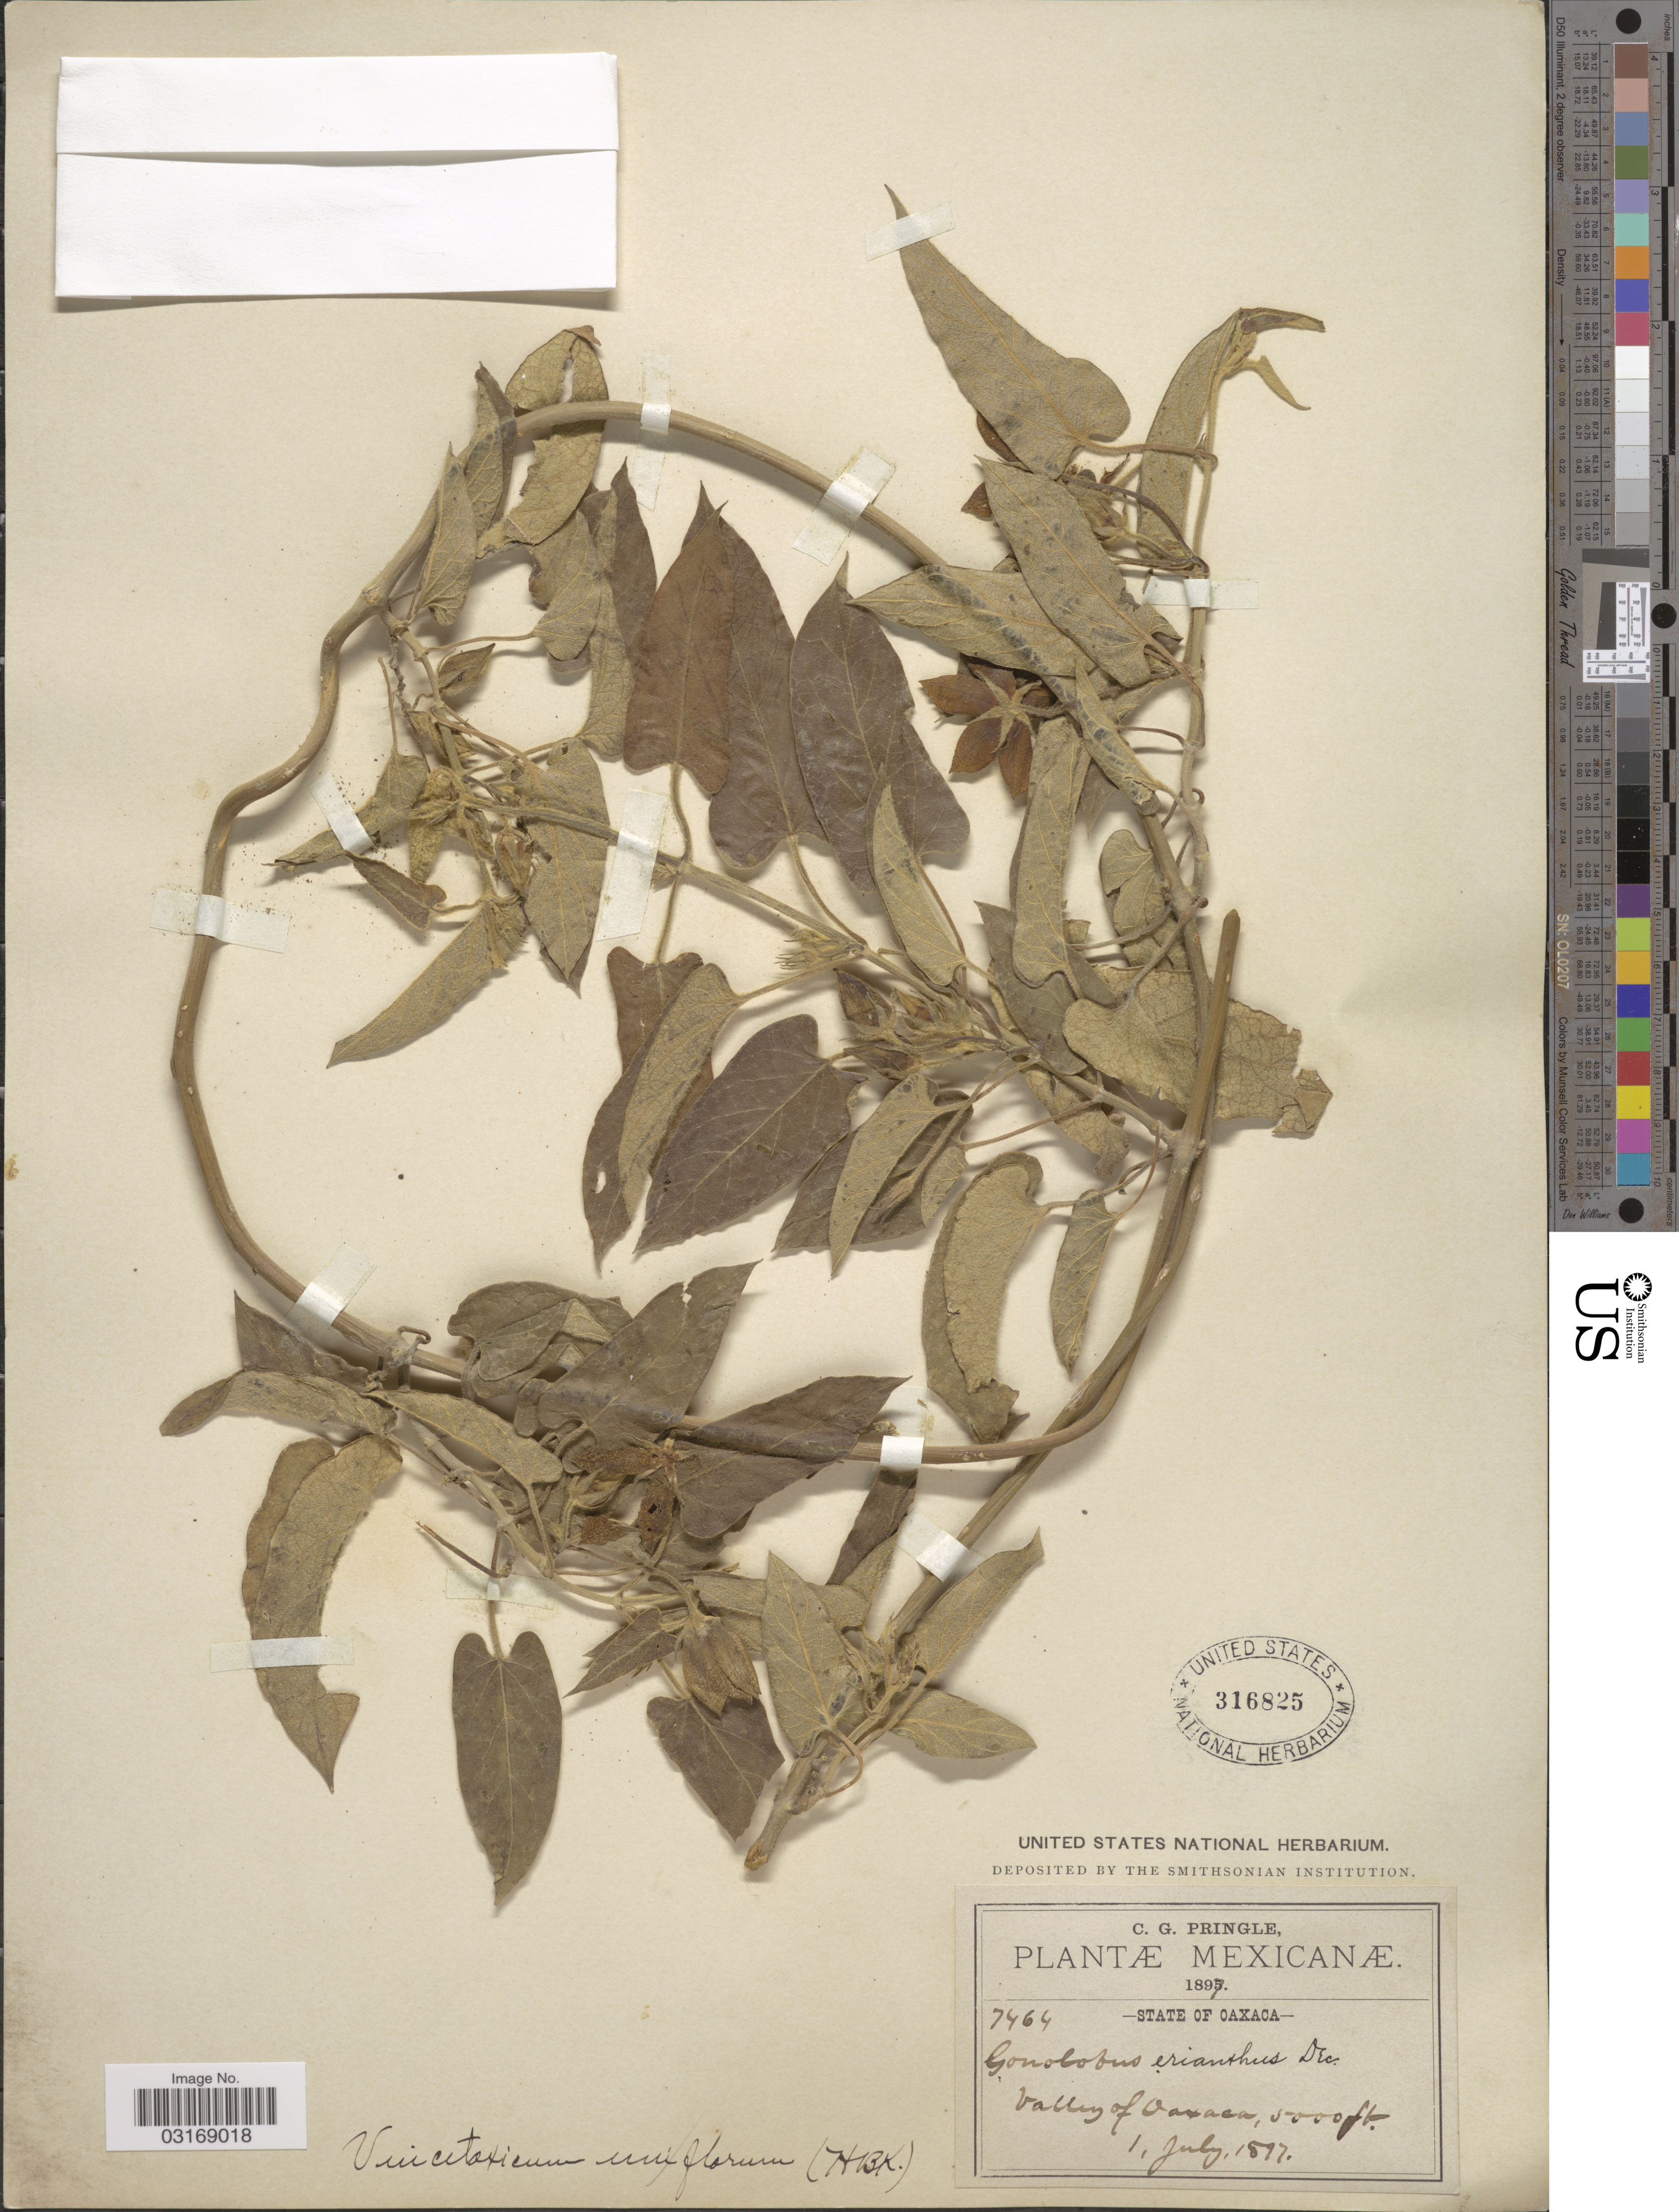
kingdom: Plantae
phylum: Tracheophyta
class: Magnoliopsida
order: Gentianales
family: Apocynaceae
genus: Gonolobus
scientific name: Gonolobus erianthus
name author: Decne.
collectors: C. G. Pringle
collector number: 7464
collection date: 1897-07-01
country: Mexico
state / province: Oaxaca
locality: Valley of Oaxaca.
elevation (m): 1524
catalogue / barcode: US 316825